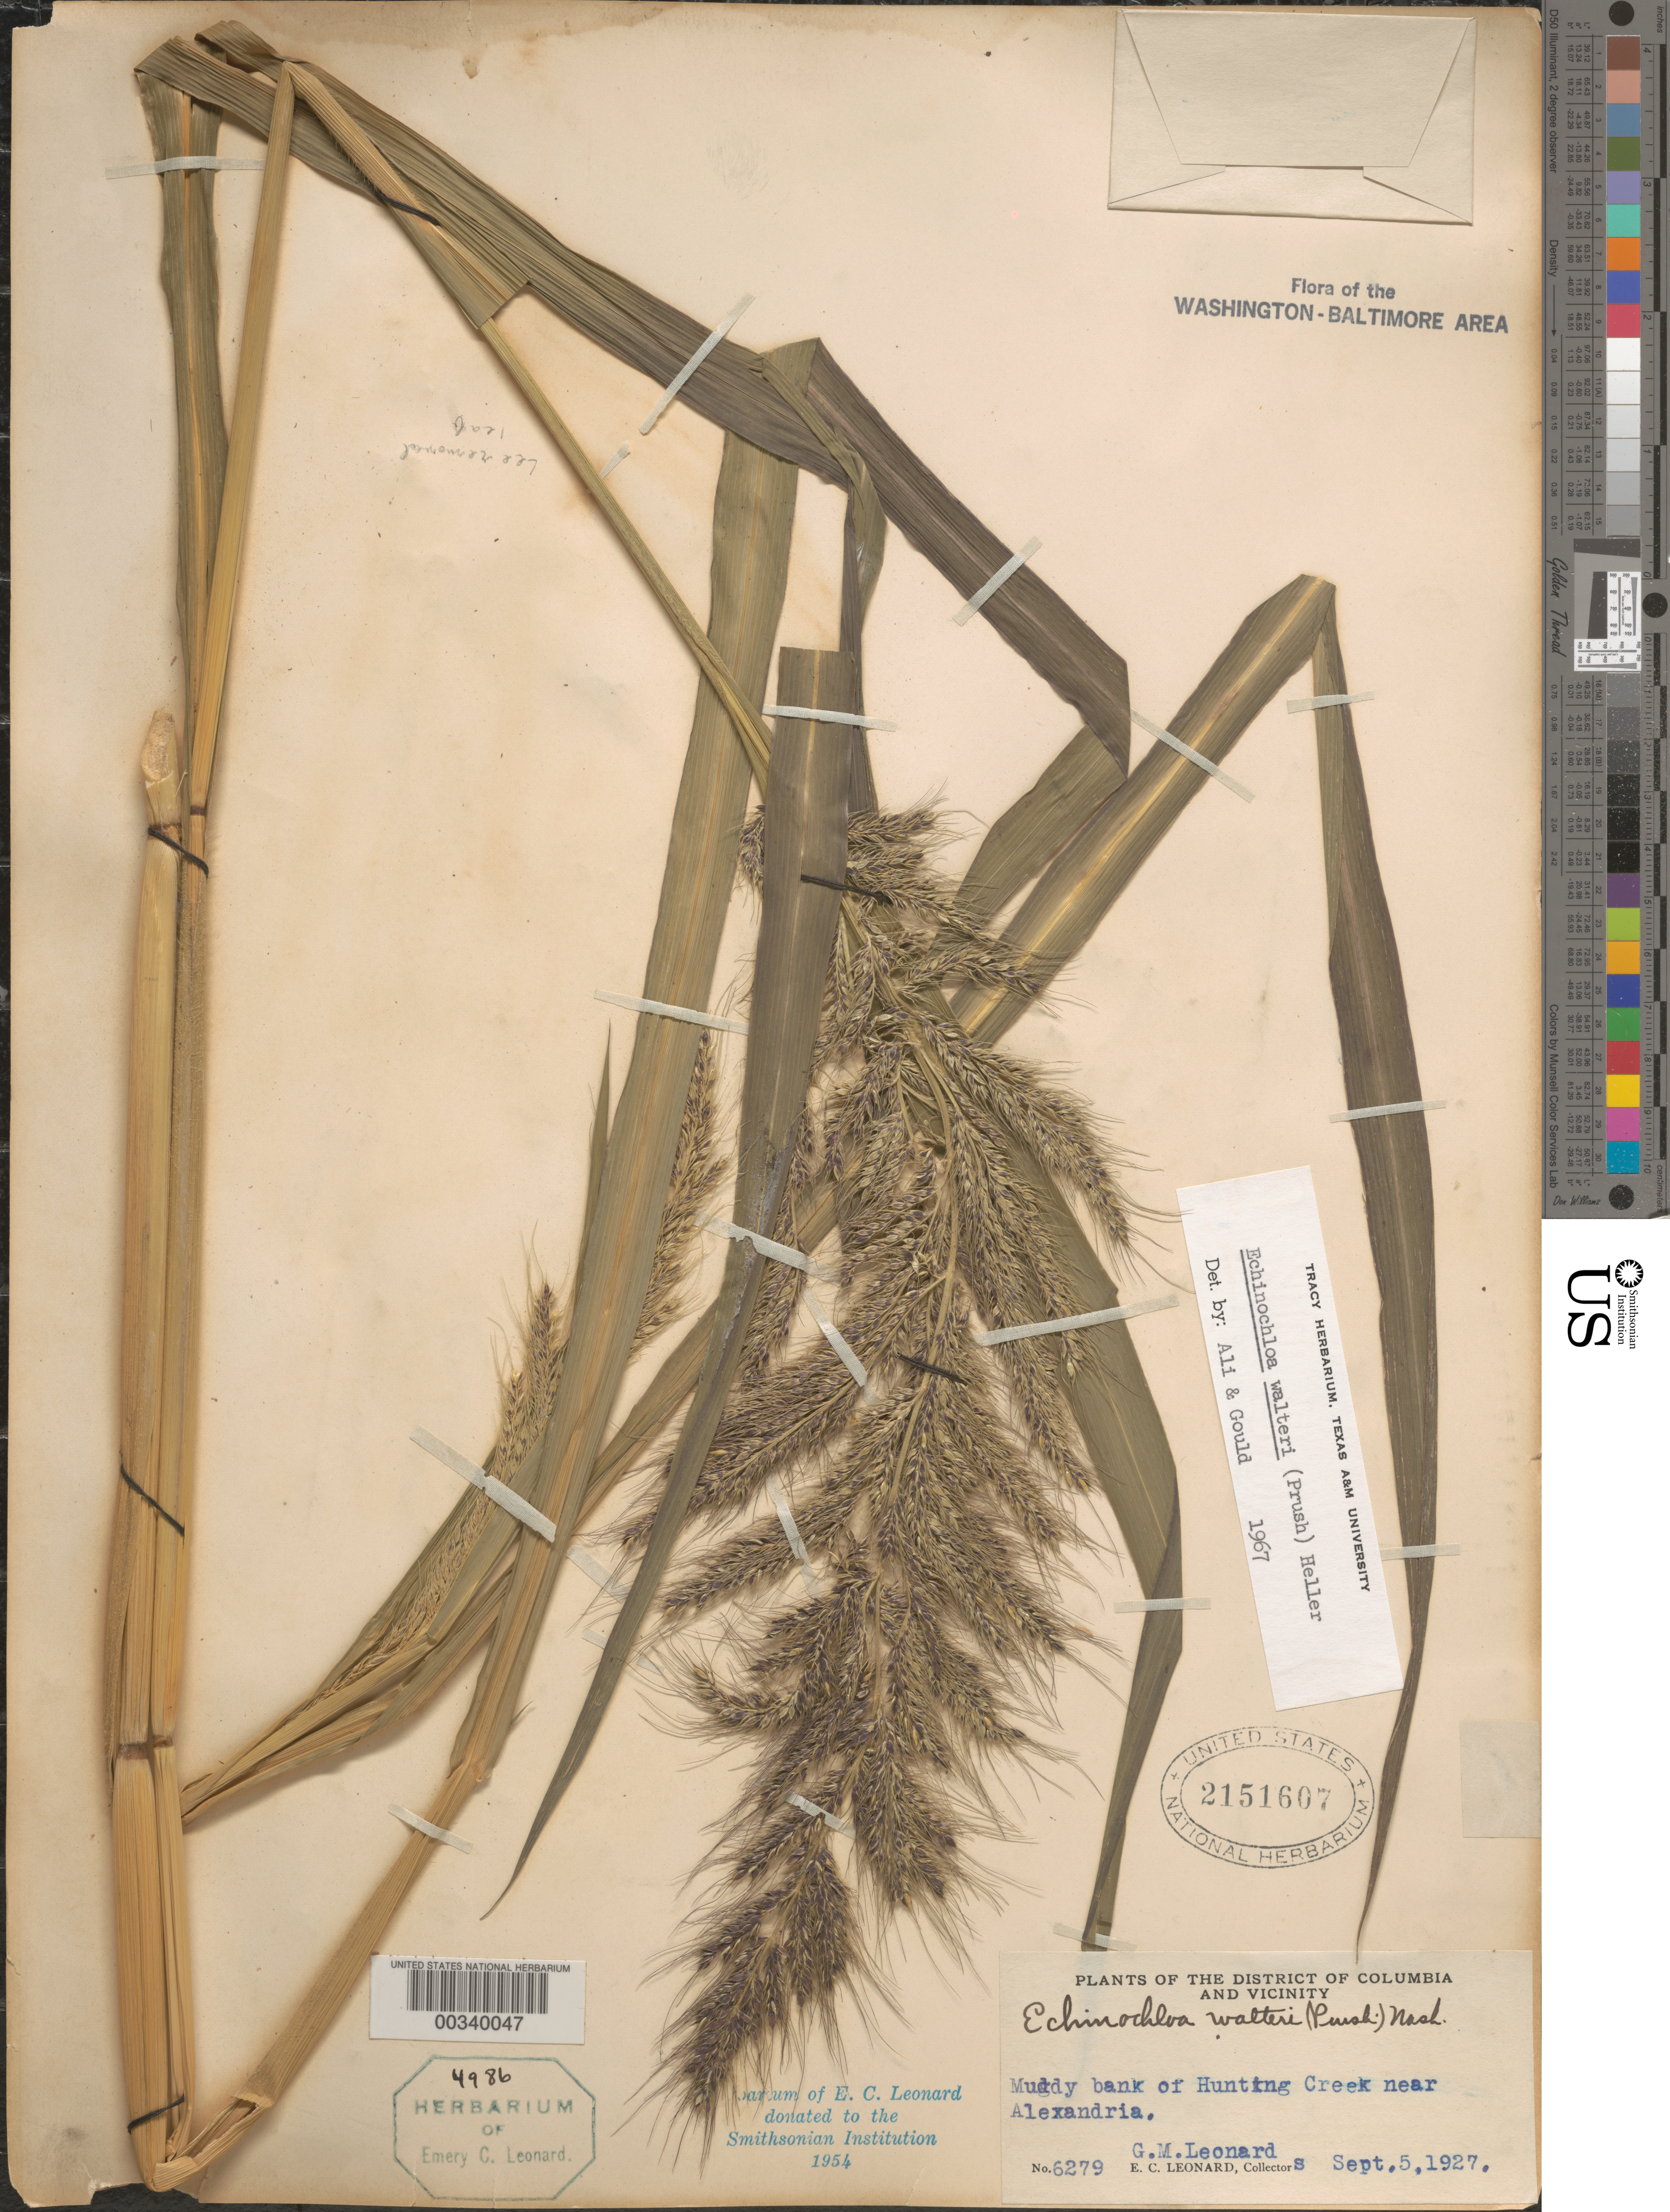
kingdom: Plantae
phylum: Tracheophyta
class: Liliopsida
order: Poales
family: Poaceae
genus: Echinochloa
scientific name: Echinochloa walteri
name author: (Pursh) A. Heller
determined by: Ali, M. A.; Gould, F. W.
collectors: G. M. Leonard & E. C. Leonard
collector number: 6279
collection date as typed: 05 Sep 1927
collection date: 1927-09-05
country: United States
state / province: Virginia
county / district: Fairfax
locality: Hunting Creek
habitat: Muddy bank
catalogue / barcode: US 2151607